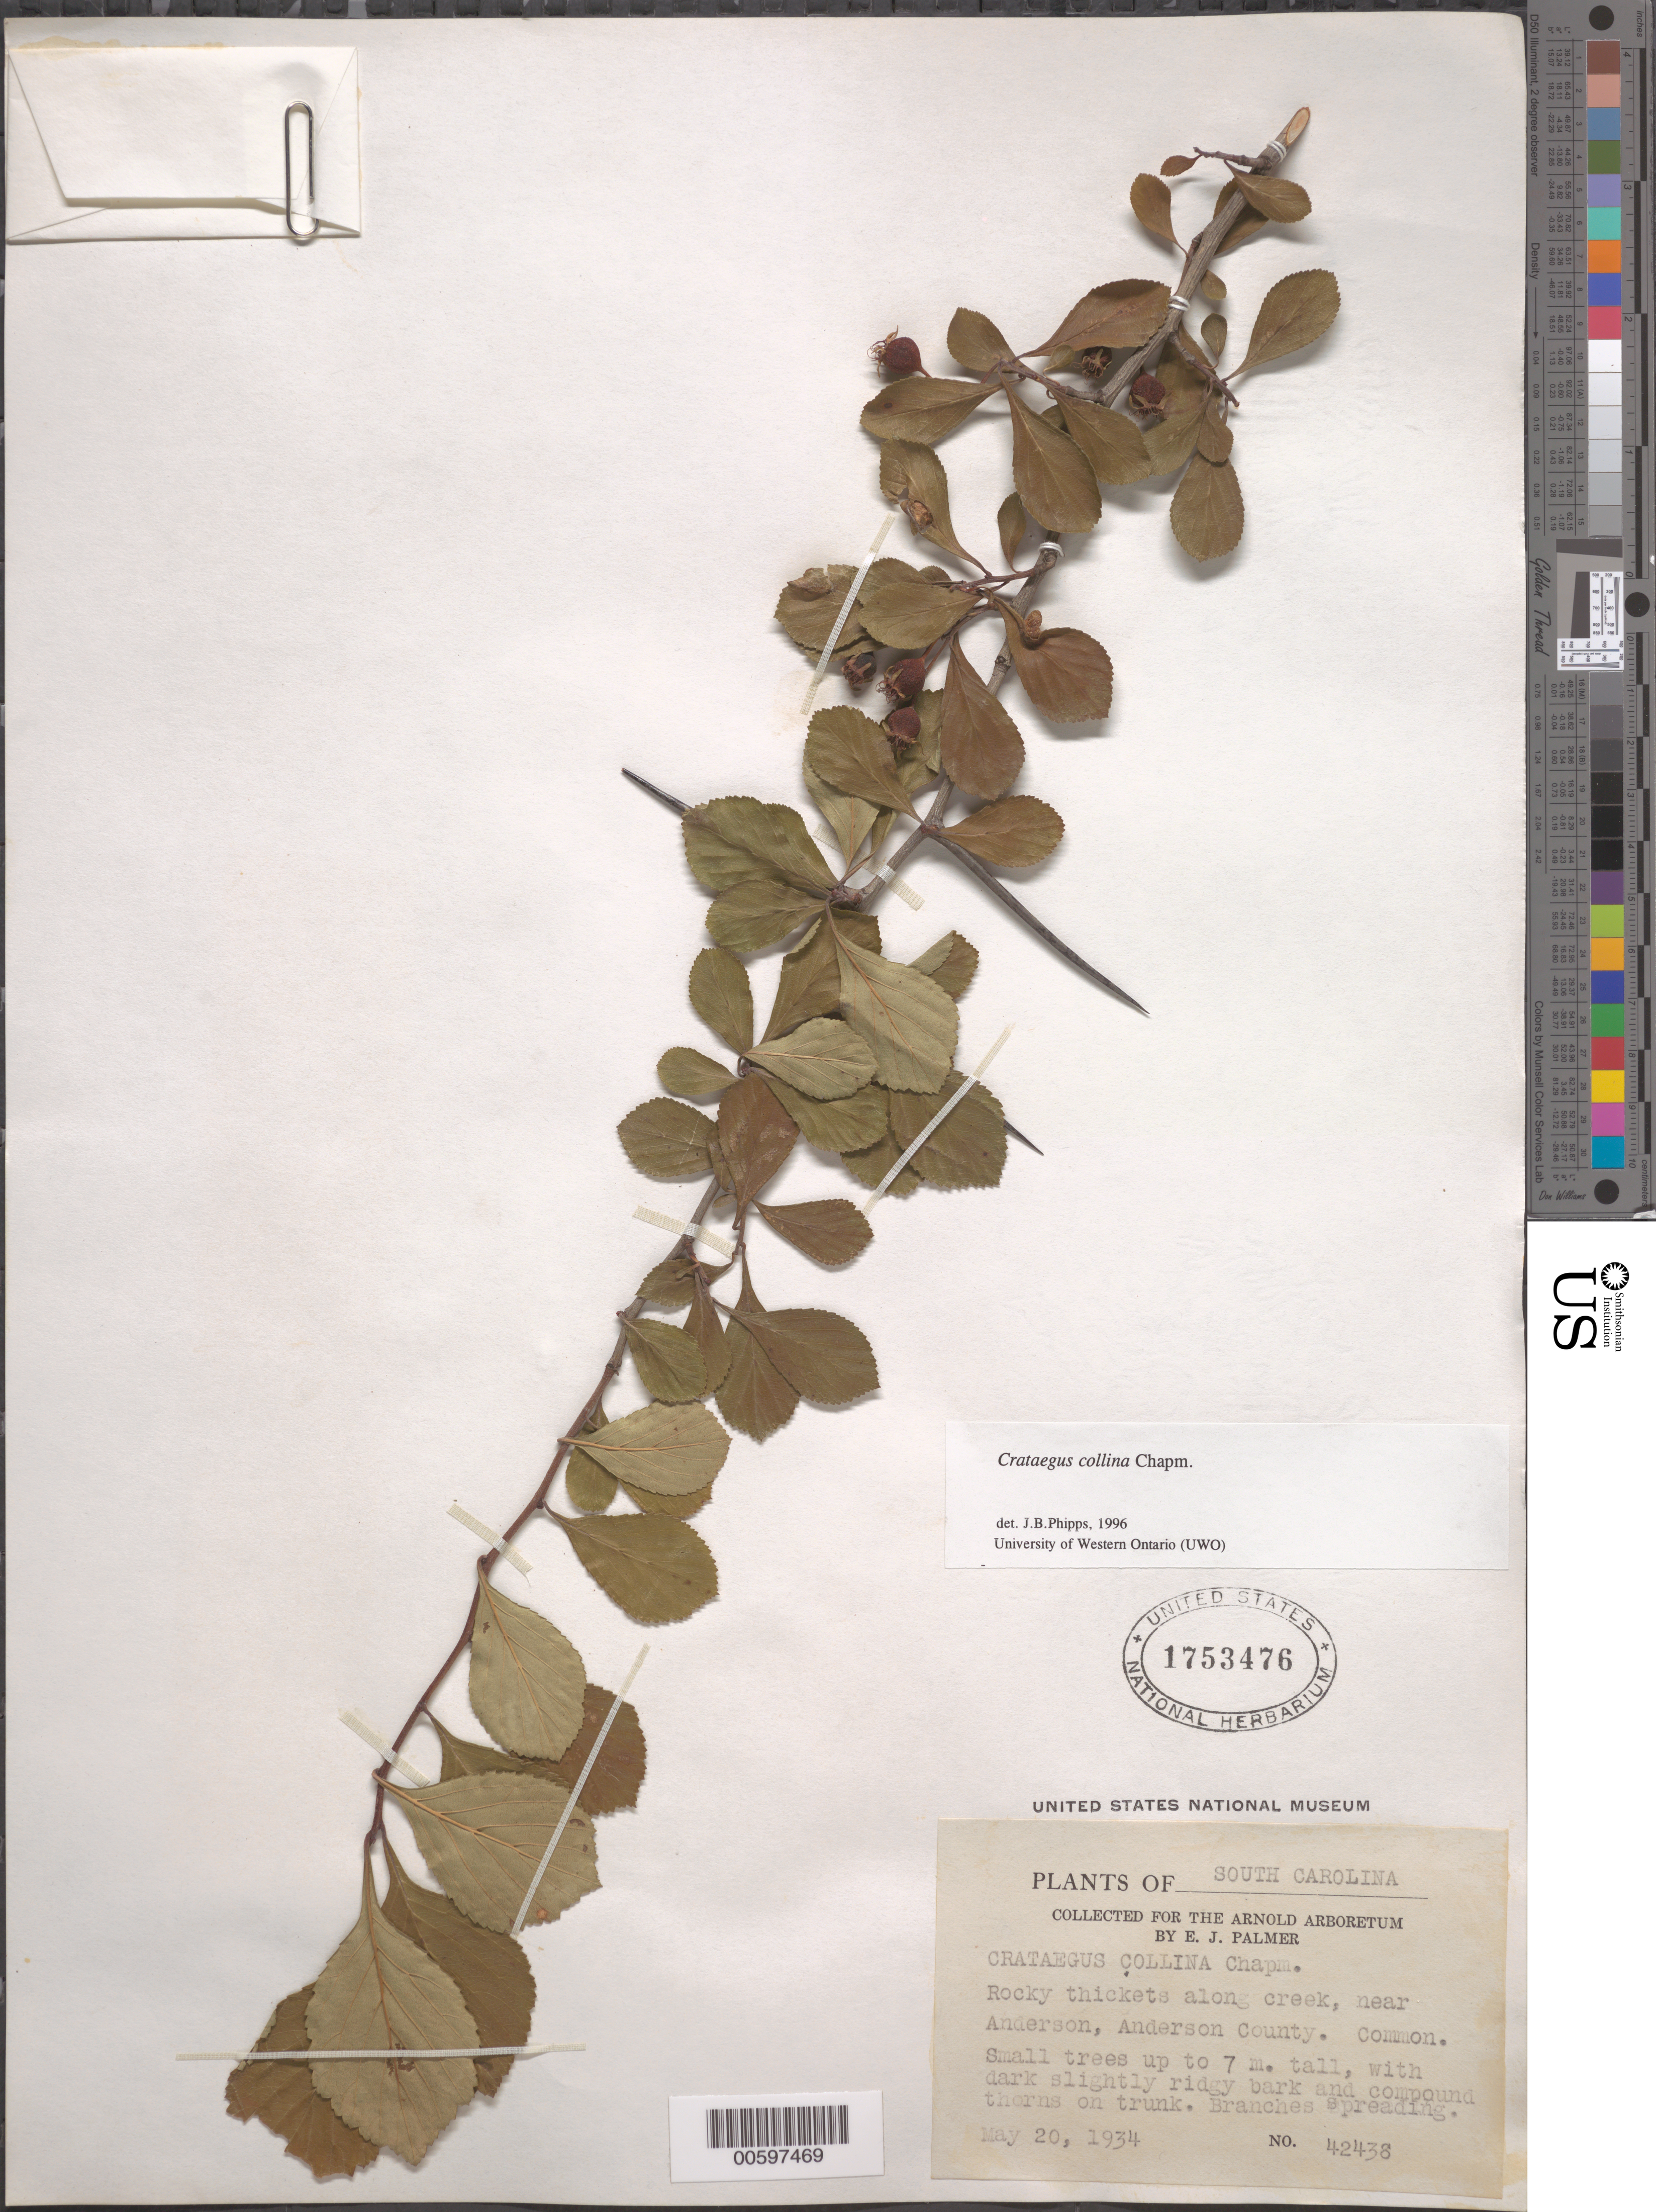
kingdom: Plantae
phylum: Tracheophyta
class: Magnoliopsida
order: Rosales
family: Rosaceae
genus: Crataegus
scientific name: Crataegus collina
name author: Chapm.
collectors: E. J. Palmer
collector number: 42438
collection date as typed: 20 May 1934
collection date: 1934-05-20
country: United States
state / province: South Carolina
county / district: Anderson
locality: Near Anderson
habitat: Rocky thickets along creek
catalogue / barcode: US 1753476